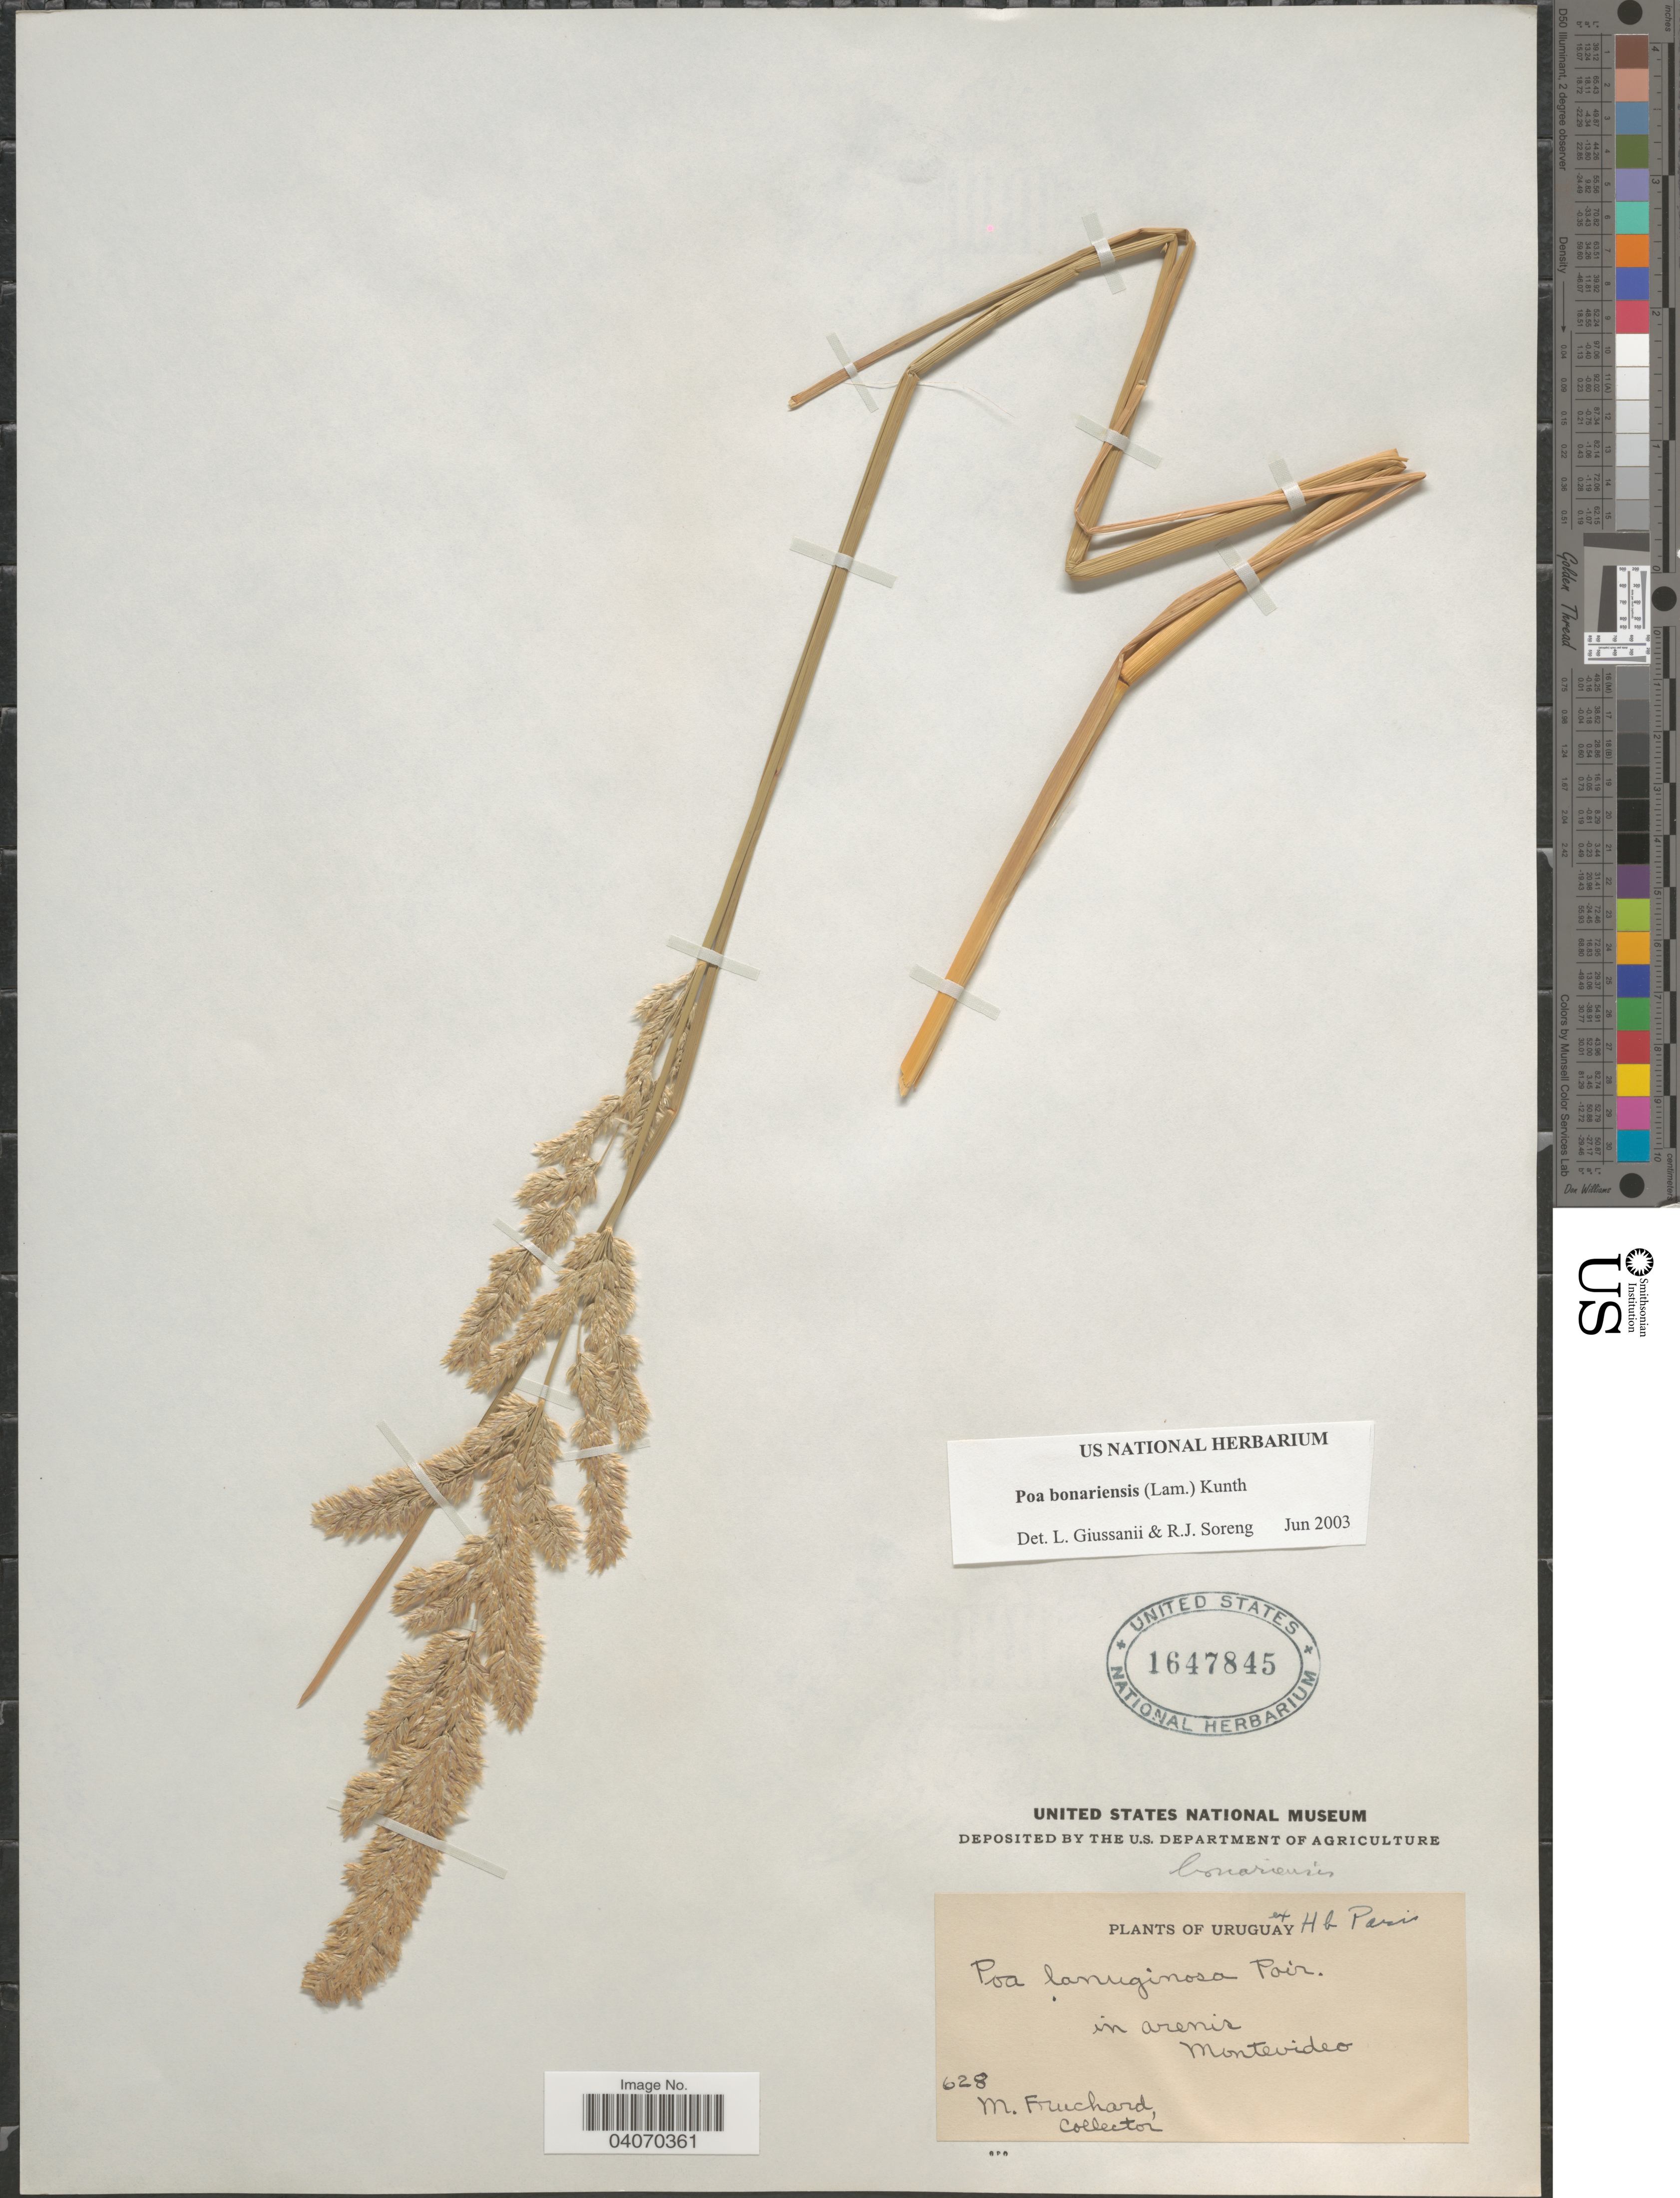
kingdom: Plantae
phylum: Tracheophyta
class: Liliopsida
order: Poales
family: Poaceae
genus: Poa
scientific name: Poa bonariensis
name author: (Lam.) Kunth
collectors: M. Fruchard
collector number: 628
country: Uruguay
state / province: Montevideo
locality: In arenis Montevideo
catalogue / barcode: US 1647845